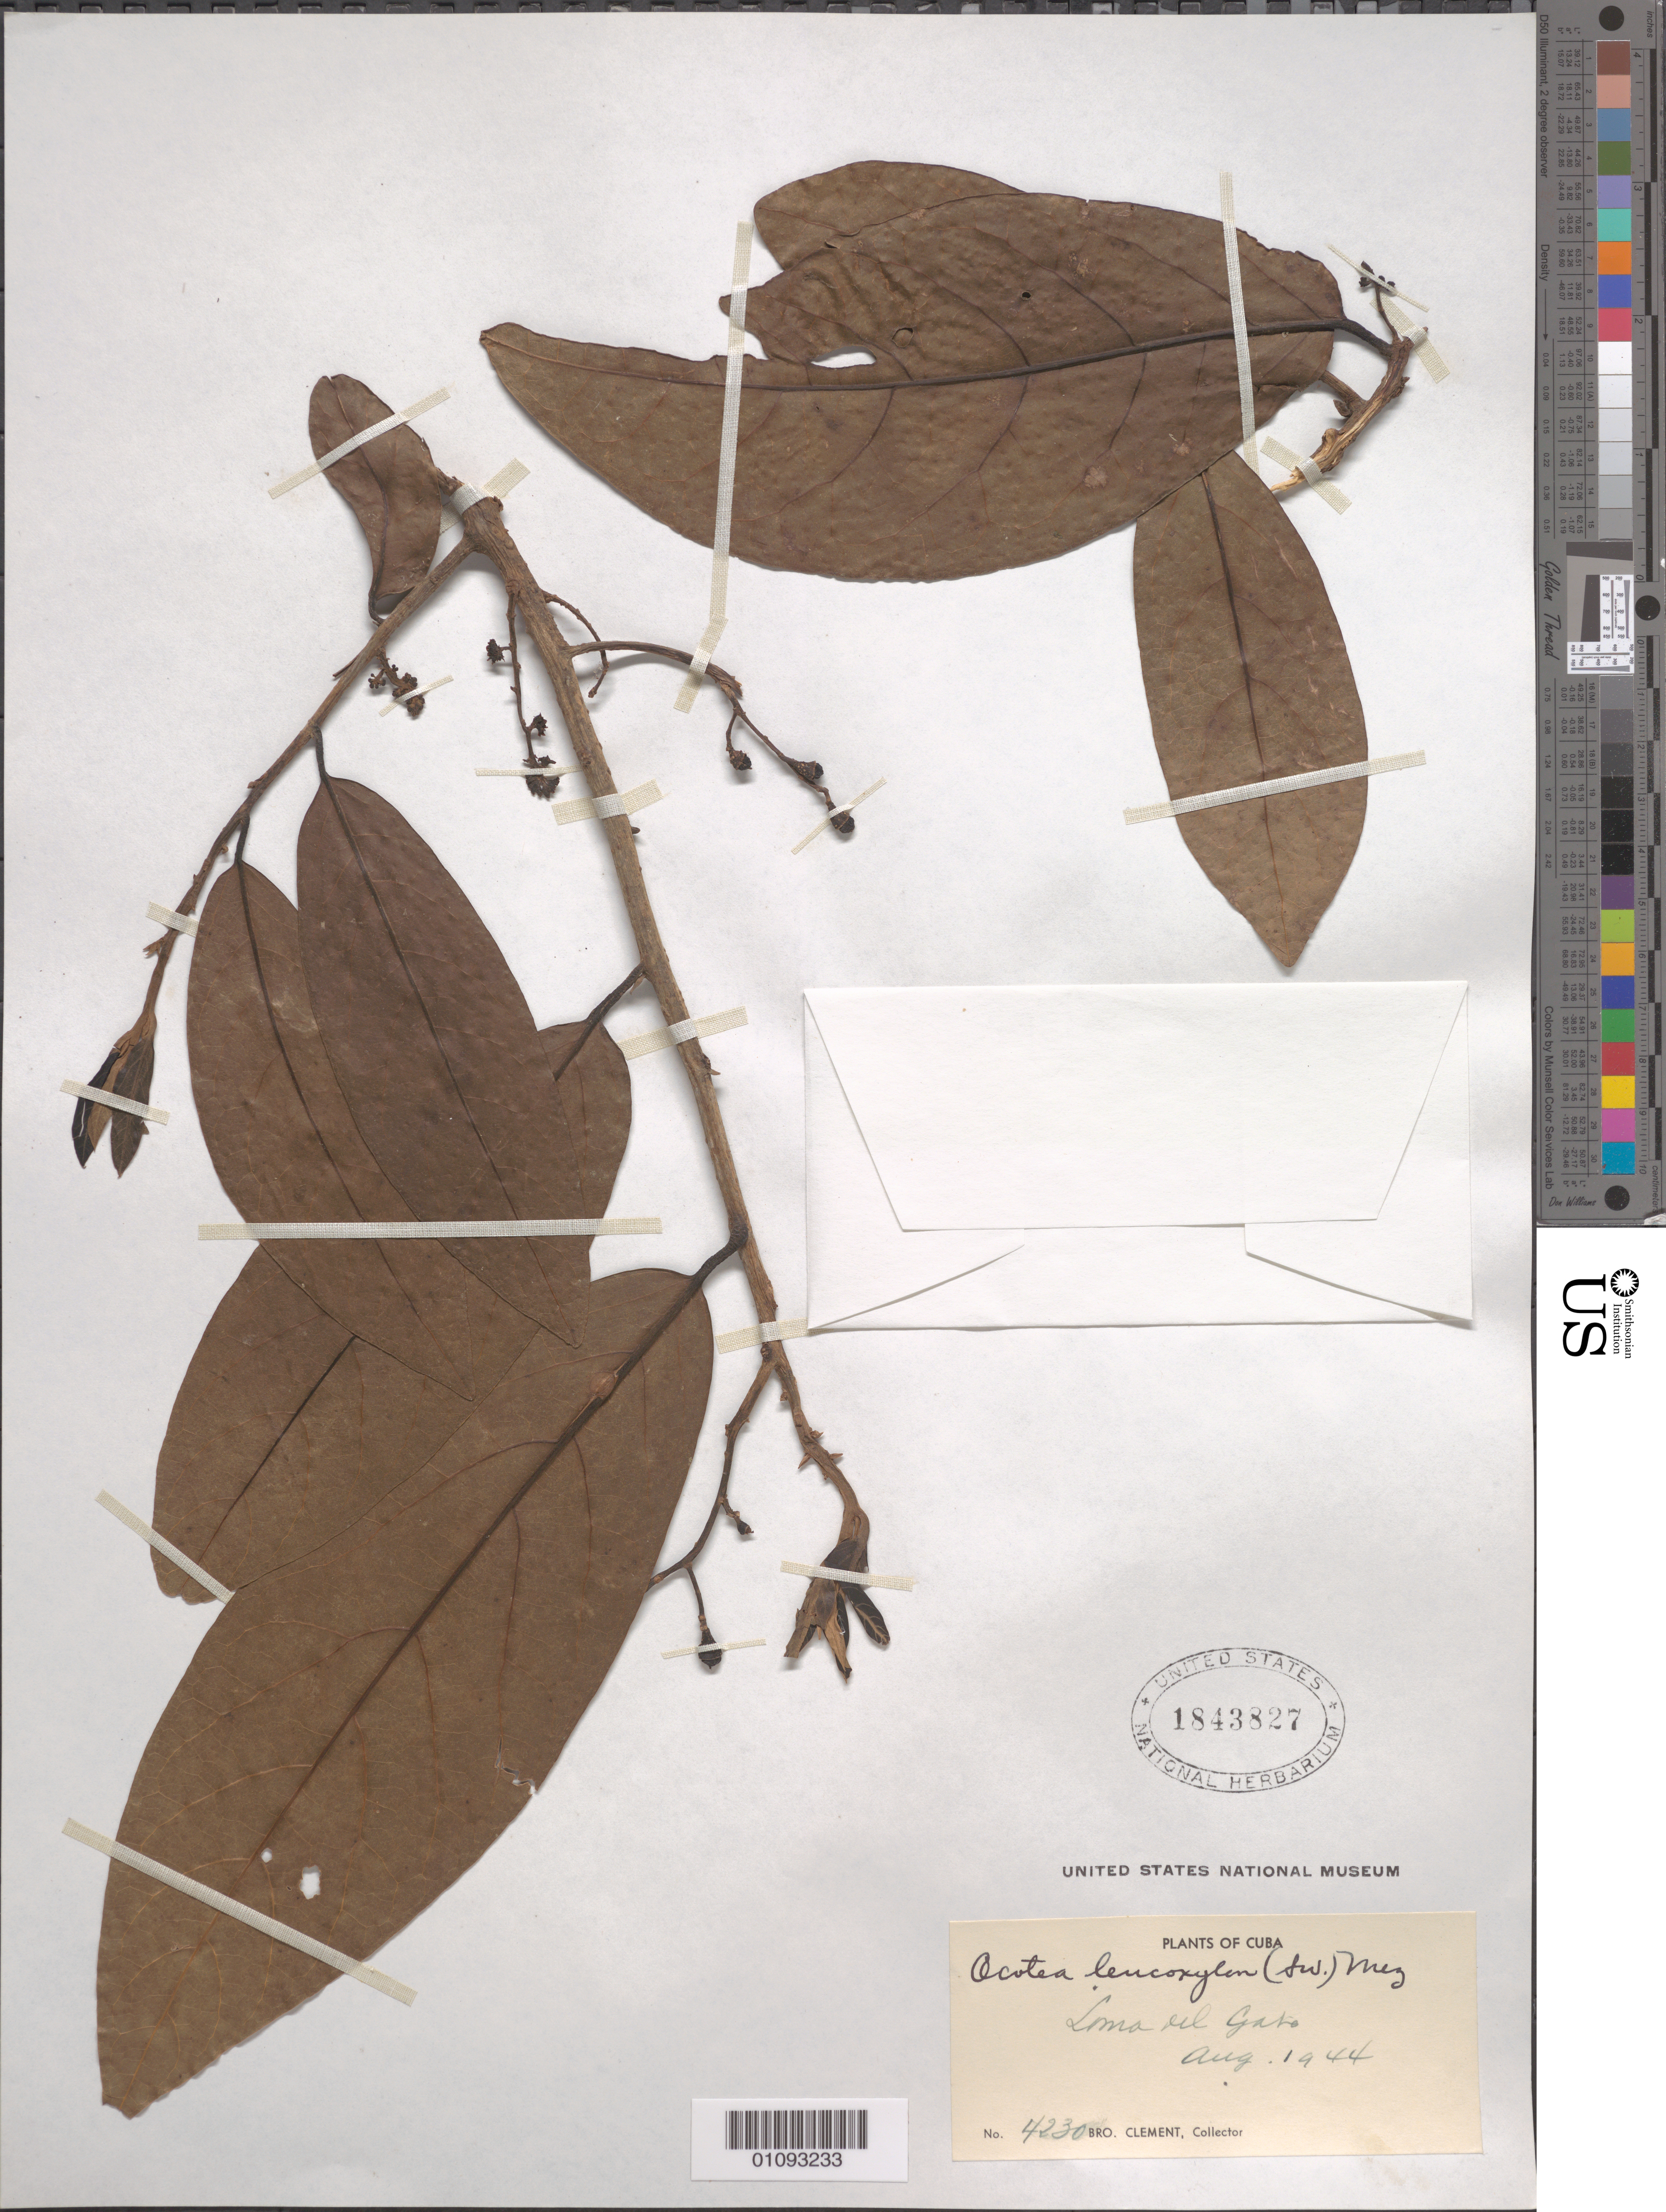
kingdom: Plantae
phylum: Tracheophyta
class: Magnoliopsida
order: Laurales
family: Lauraceae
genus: Ocotea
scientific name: Ocotea leucoxylon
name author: (Sw.) Laness.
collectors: B. Clement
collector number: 4230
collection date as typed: Aug 1944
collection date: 1944-08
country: Cuba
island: Cuba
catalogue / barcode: US 1843827